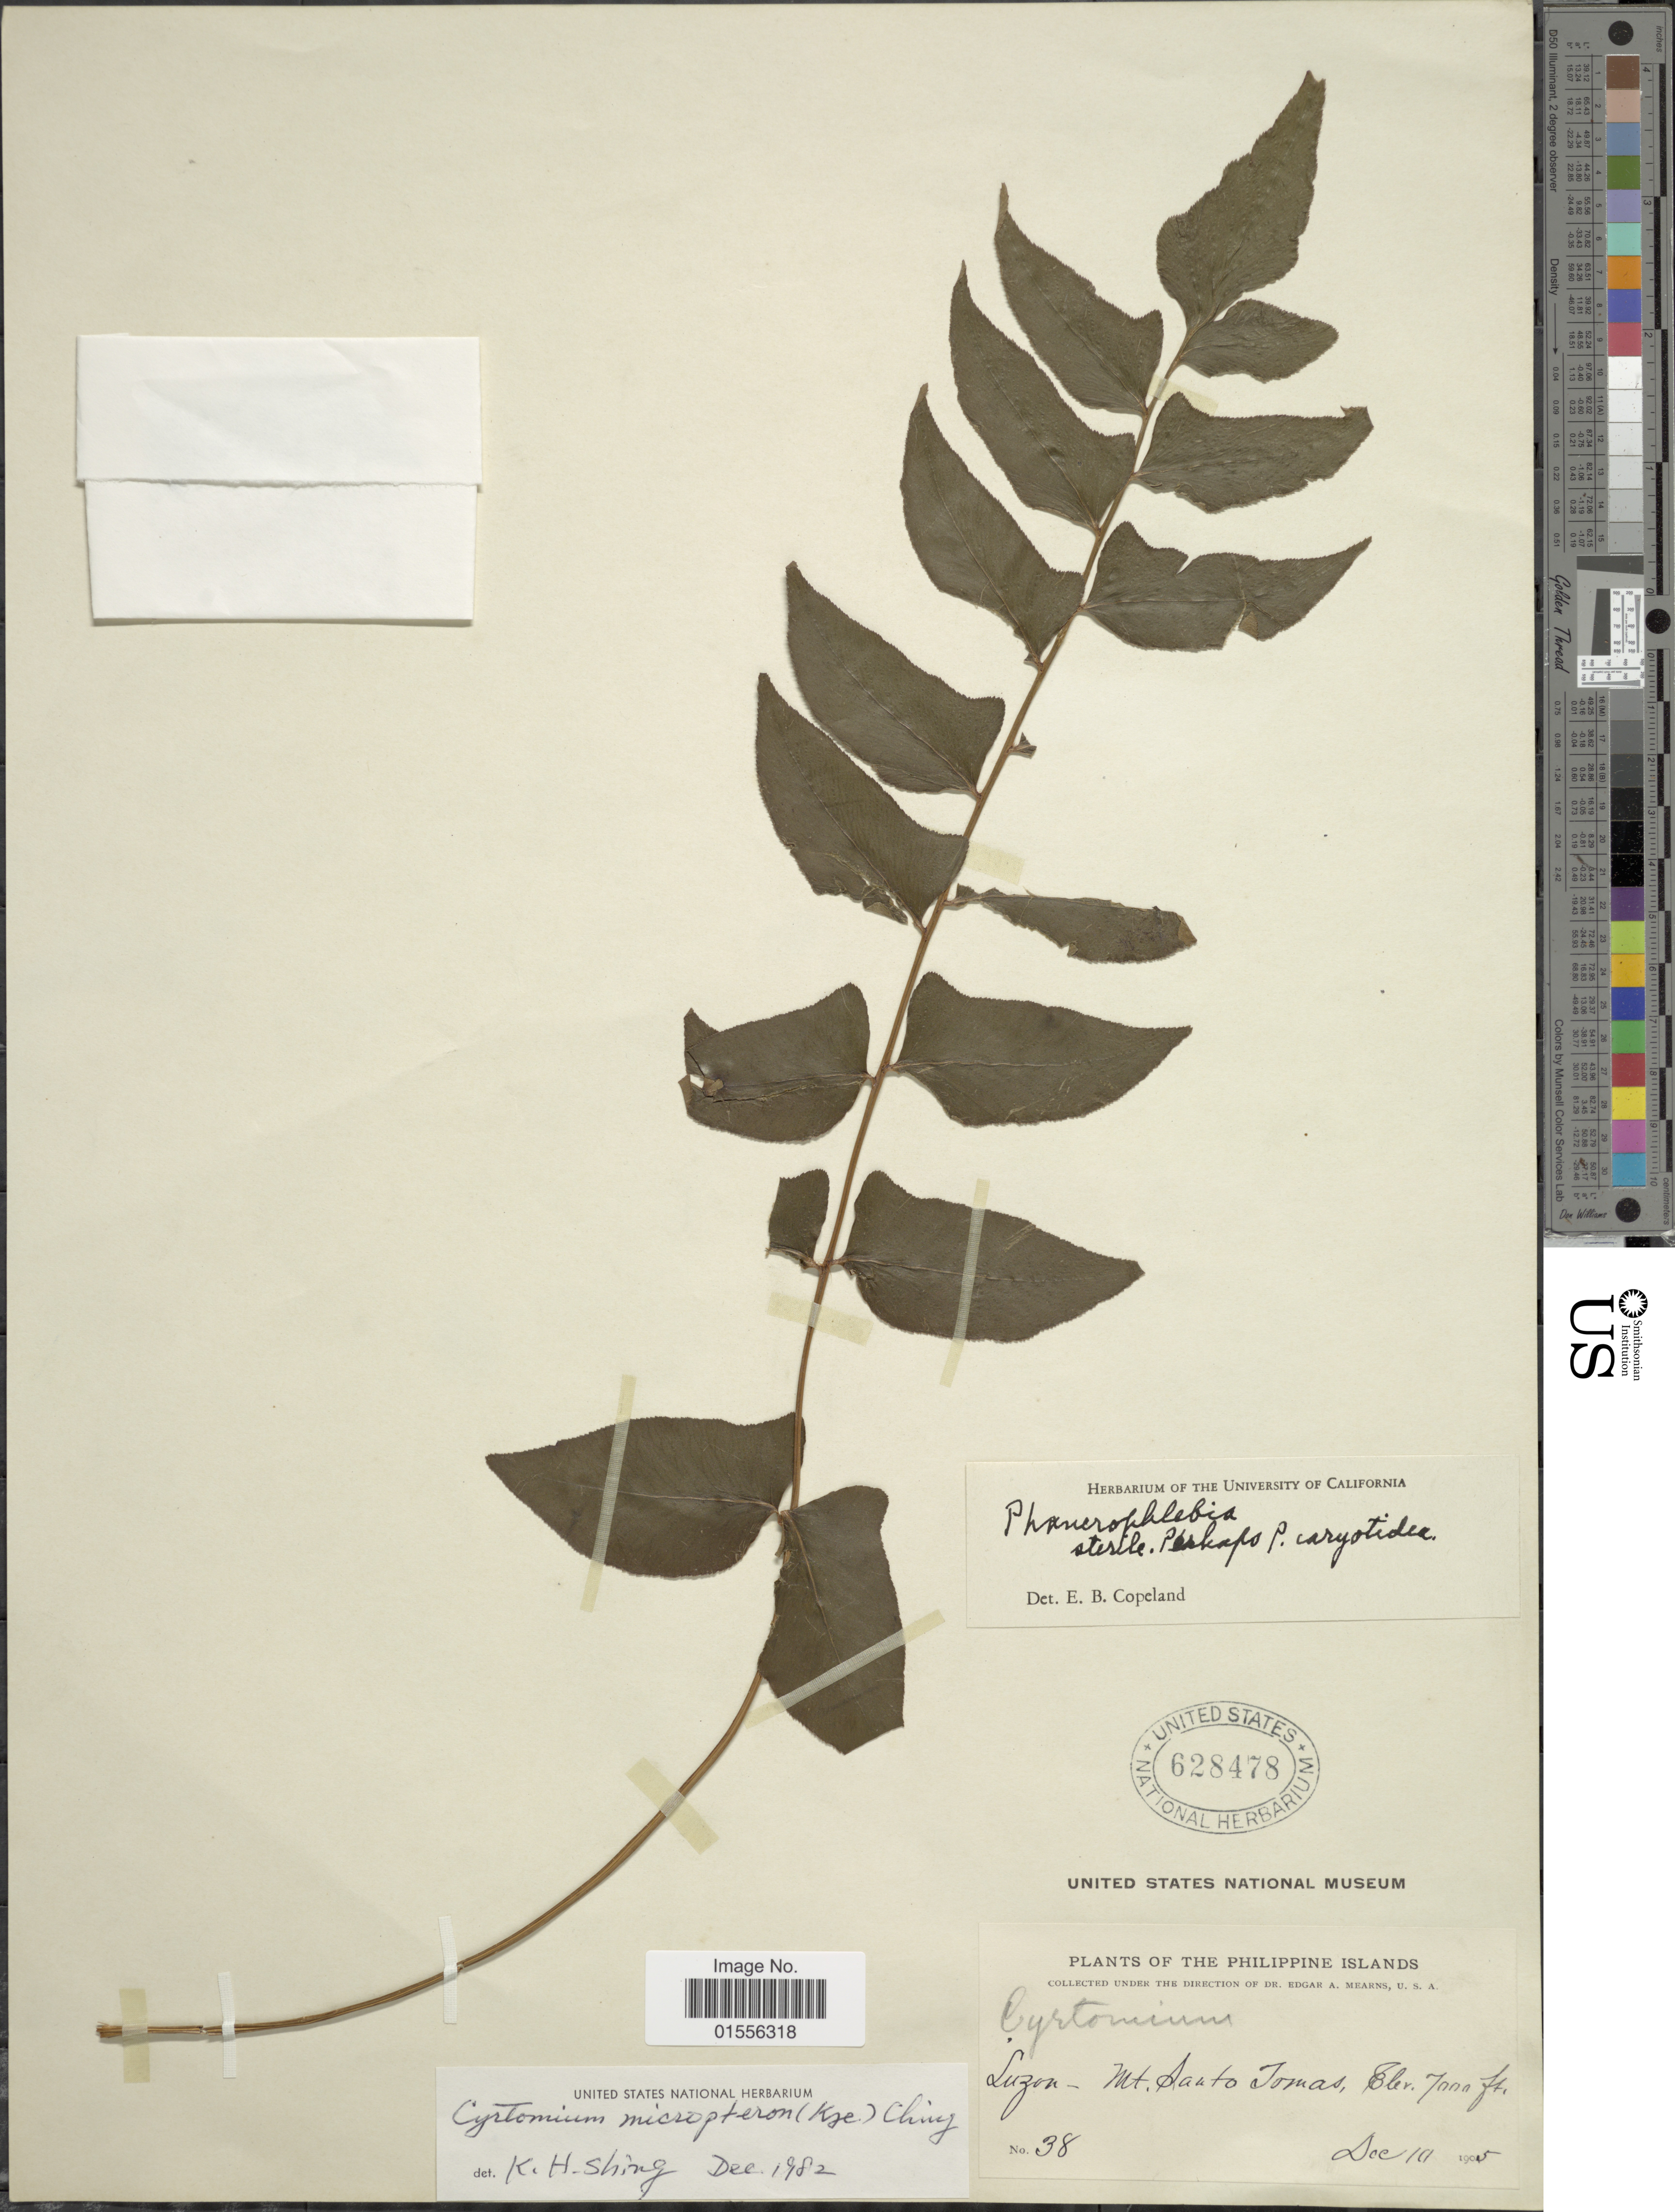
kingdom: Plantae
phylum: Tracheophyta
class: Polypodiopsida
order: Polypodiales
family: Dryopteridaceae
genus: Cyrtomium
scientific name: Cyrtomium micropterum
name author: (Kunze) Ching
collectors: E. A. Mearns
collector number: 38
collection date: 1905-12-10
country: Philippines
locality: The Philippine Islands, Luzon - Mt Santo Tomas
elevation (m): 2134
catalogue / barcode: US 628478